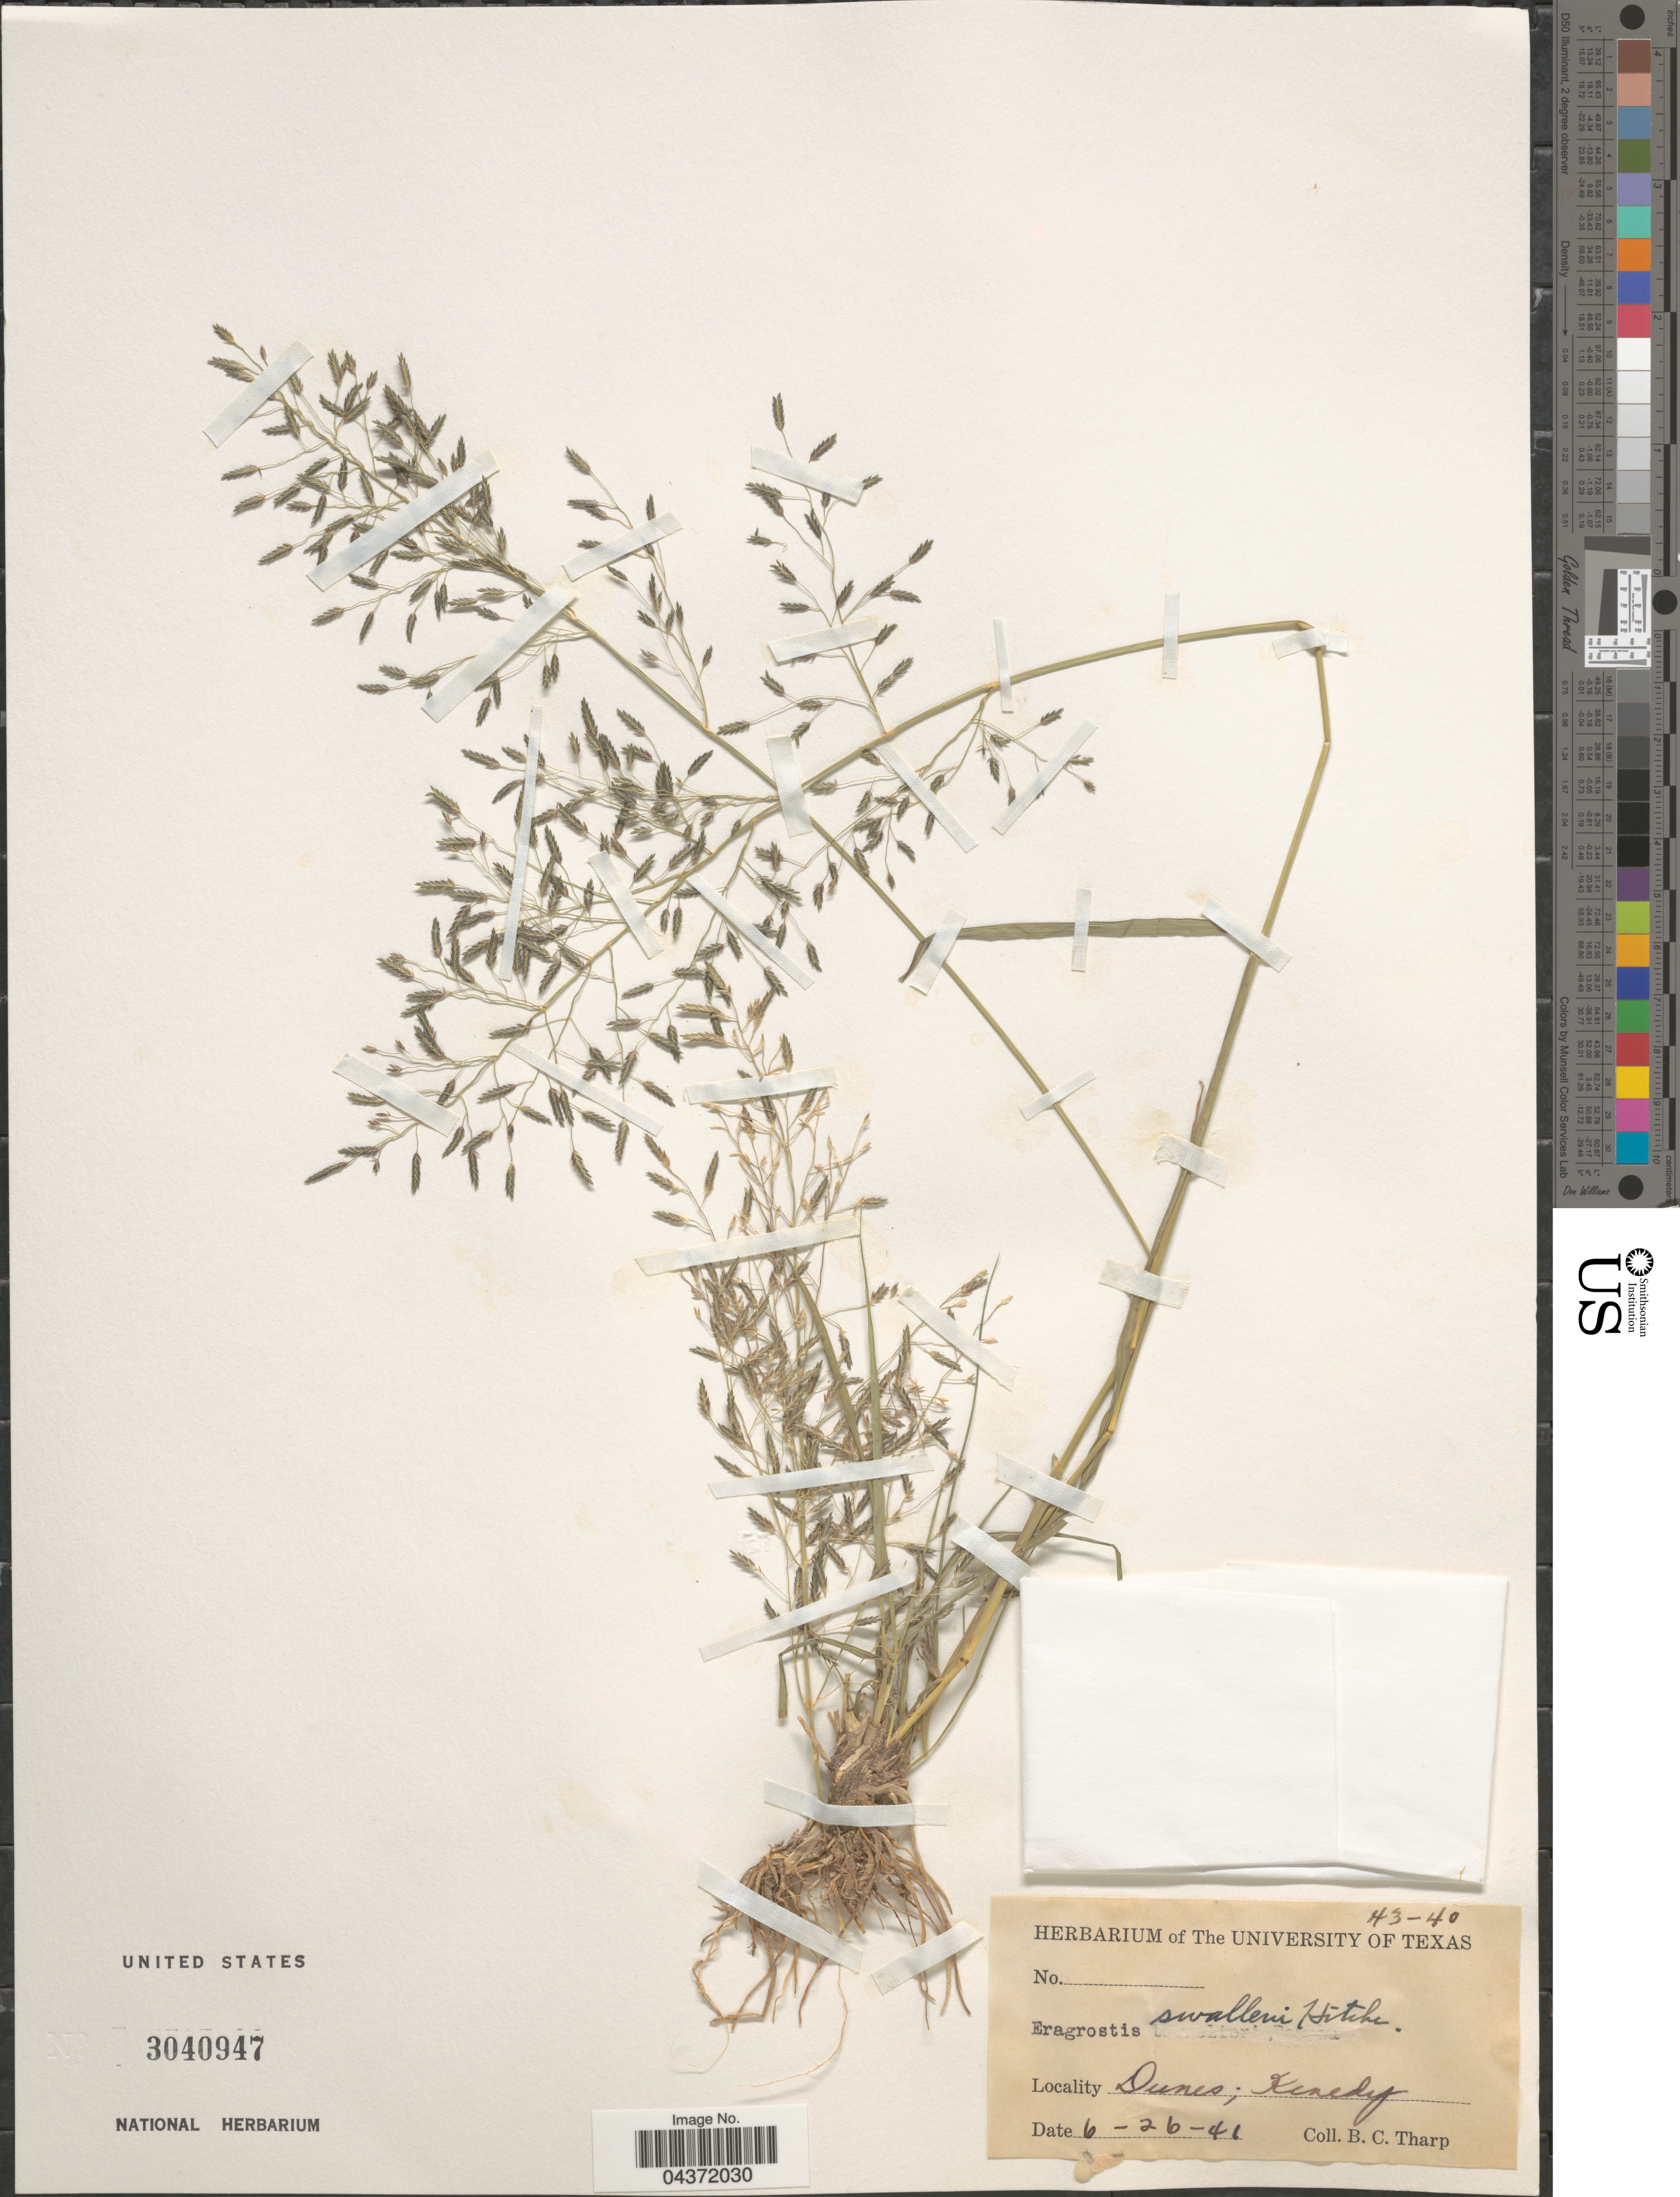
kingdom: Plantae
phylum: Tracheophyta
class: Liliopsida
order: Poales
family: Poaceae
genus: Eragrostis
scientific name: Eragrostis swallenii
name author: Hitchc.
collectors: B. C. Tharp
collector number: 43-40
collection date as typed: Transcribed d/m/y: 26/6/41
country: United States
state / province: Texas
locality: Dunes; Kenedy.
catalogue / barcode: US 3040947